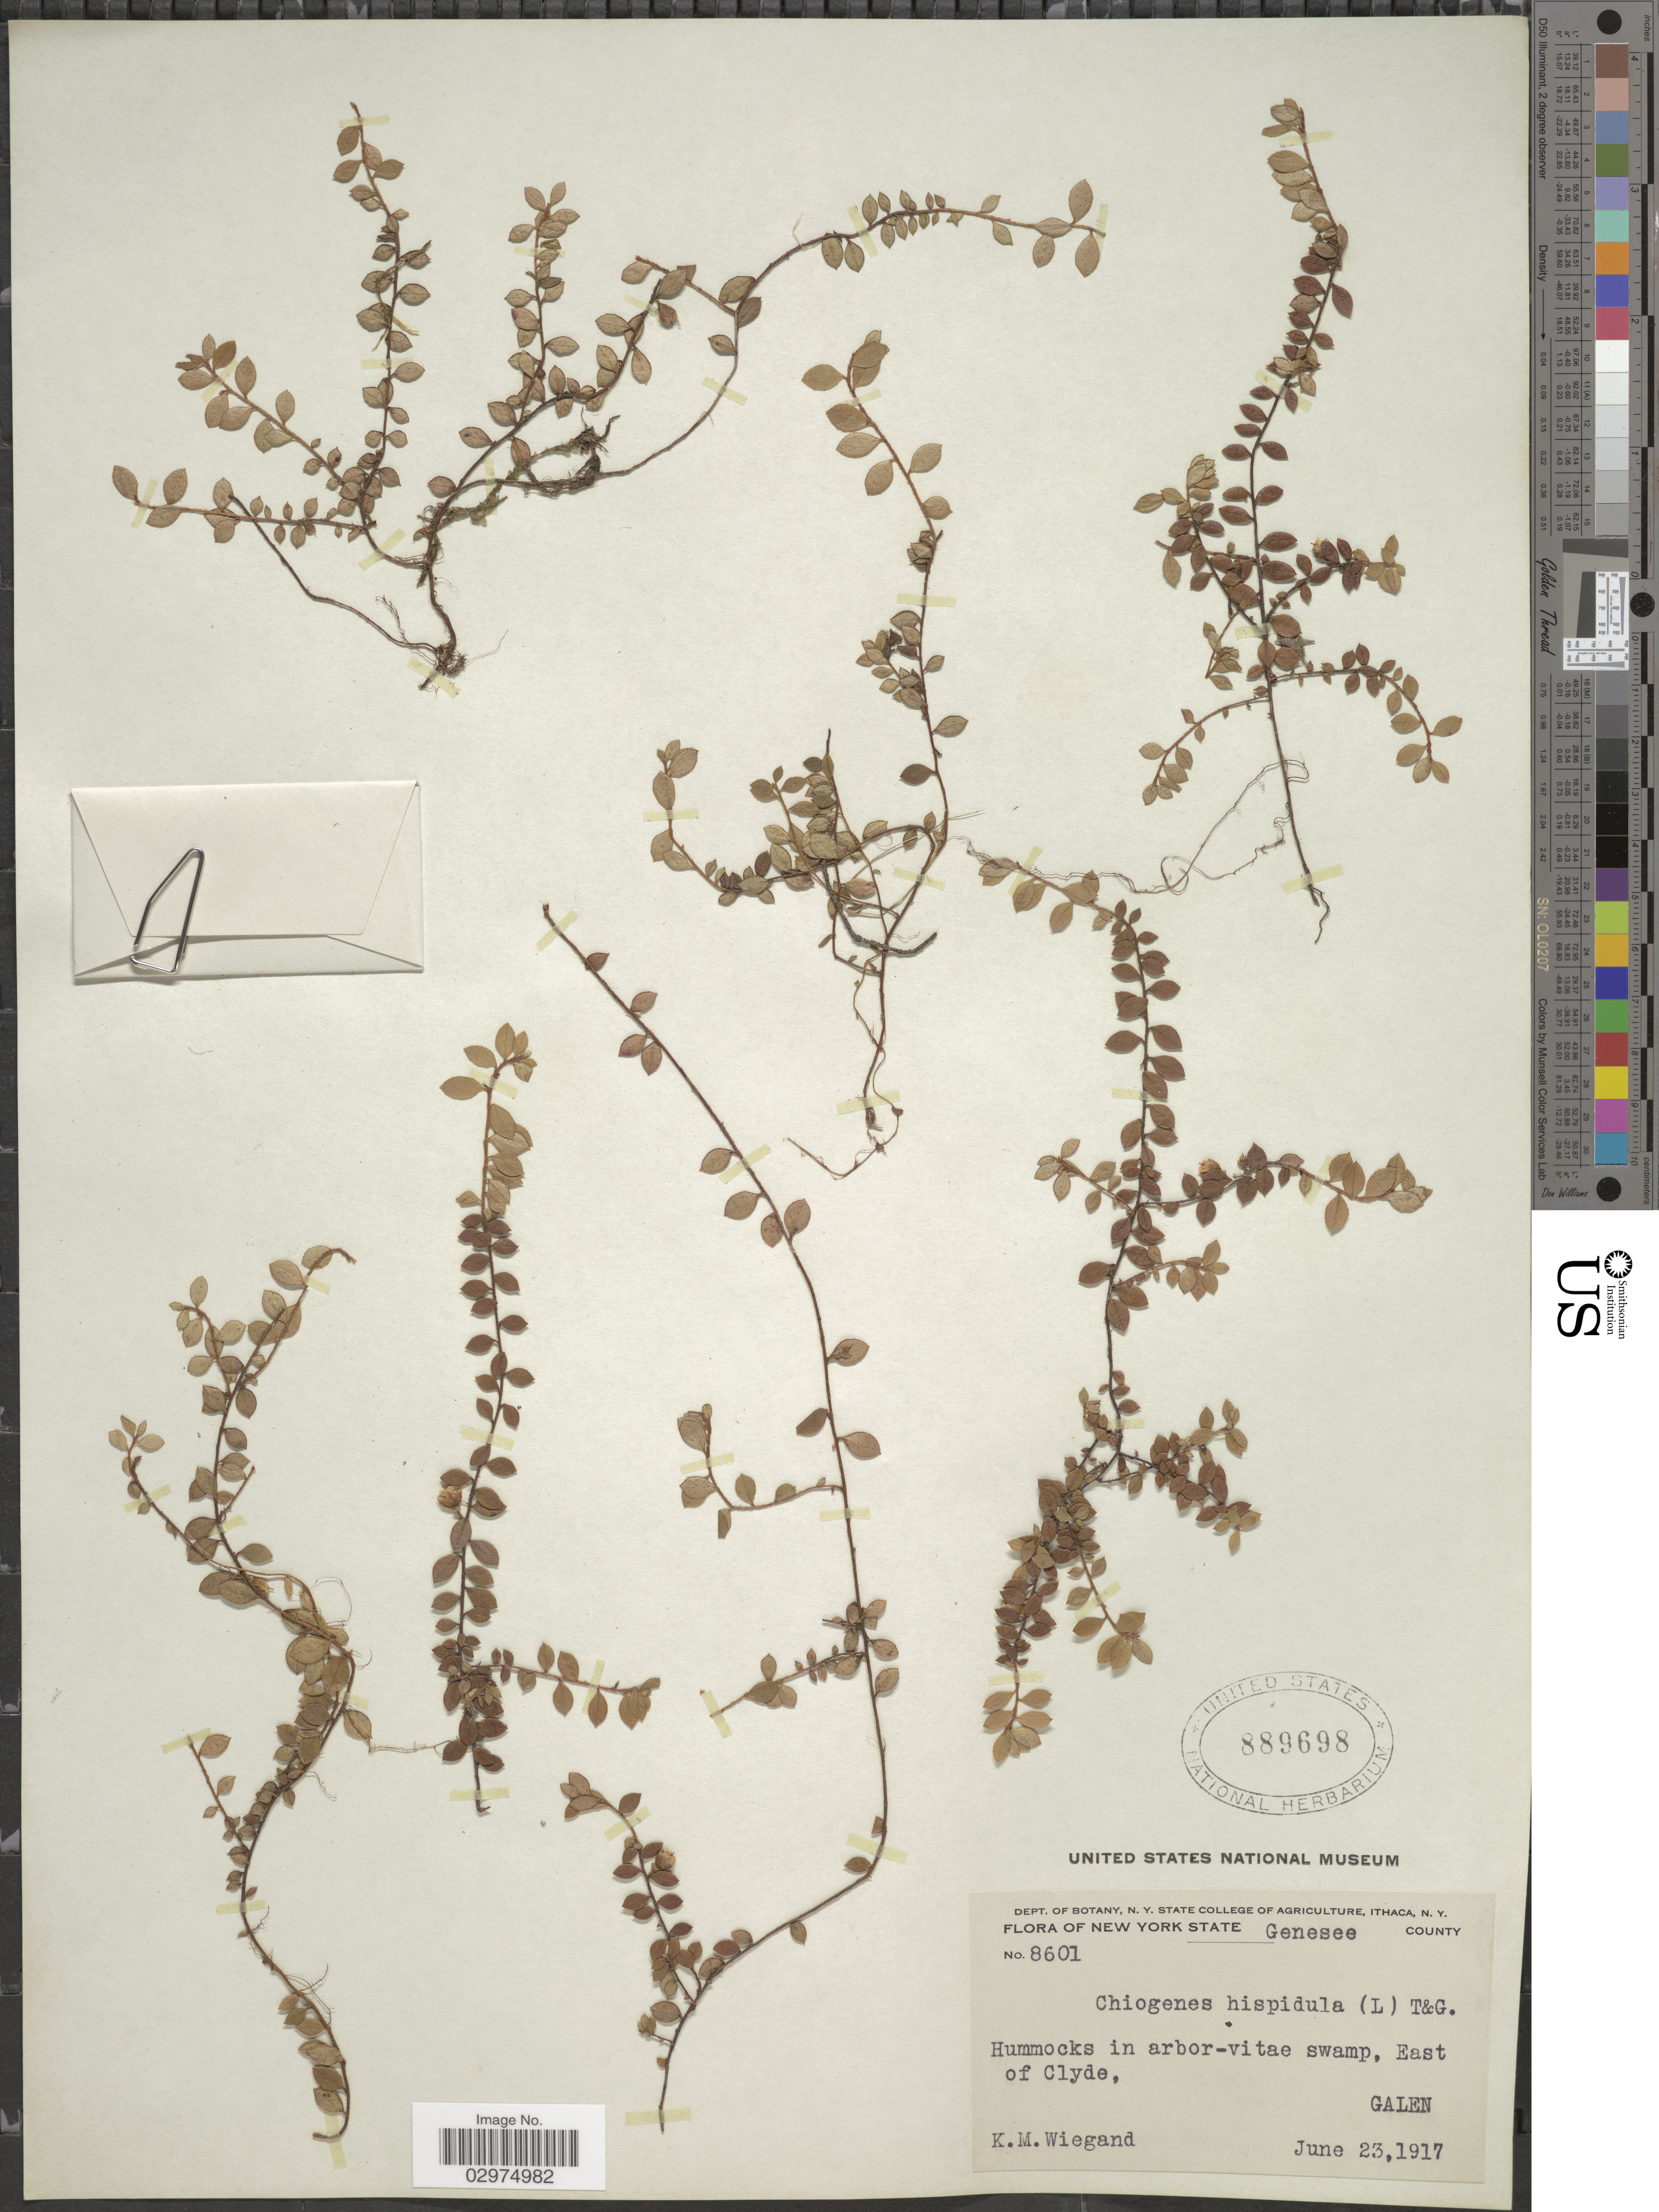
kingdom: Plantae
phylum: Tracheophyta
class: Magnoliopsida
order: Ericales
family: Ericaceae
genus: Gaultheria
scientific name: Gaultheria hispidula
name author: (L.) Muhl. ex Bigelow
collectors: K. M. Wiegand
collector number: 8601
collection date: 1917-06-23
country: United States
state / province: New York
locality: Genesee County. East of Clyde, East Galen.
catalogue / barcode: US 889698